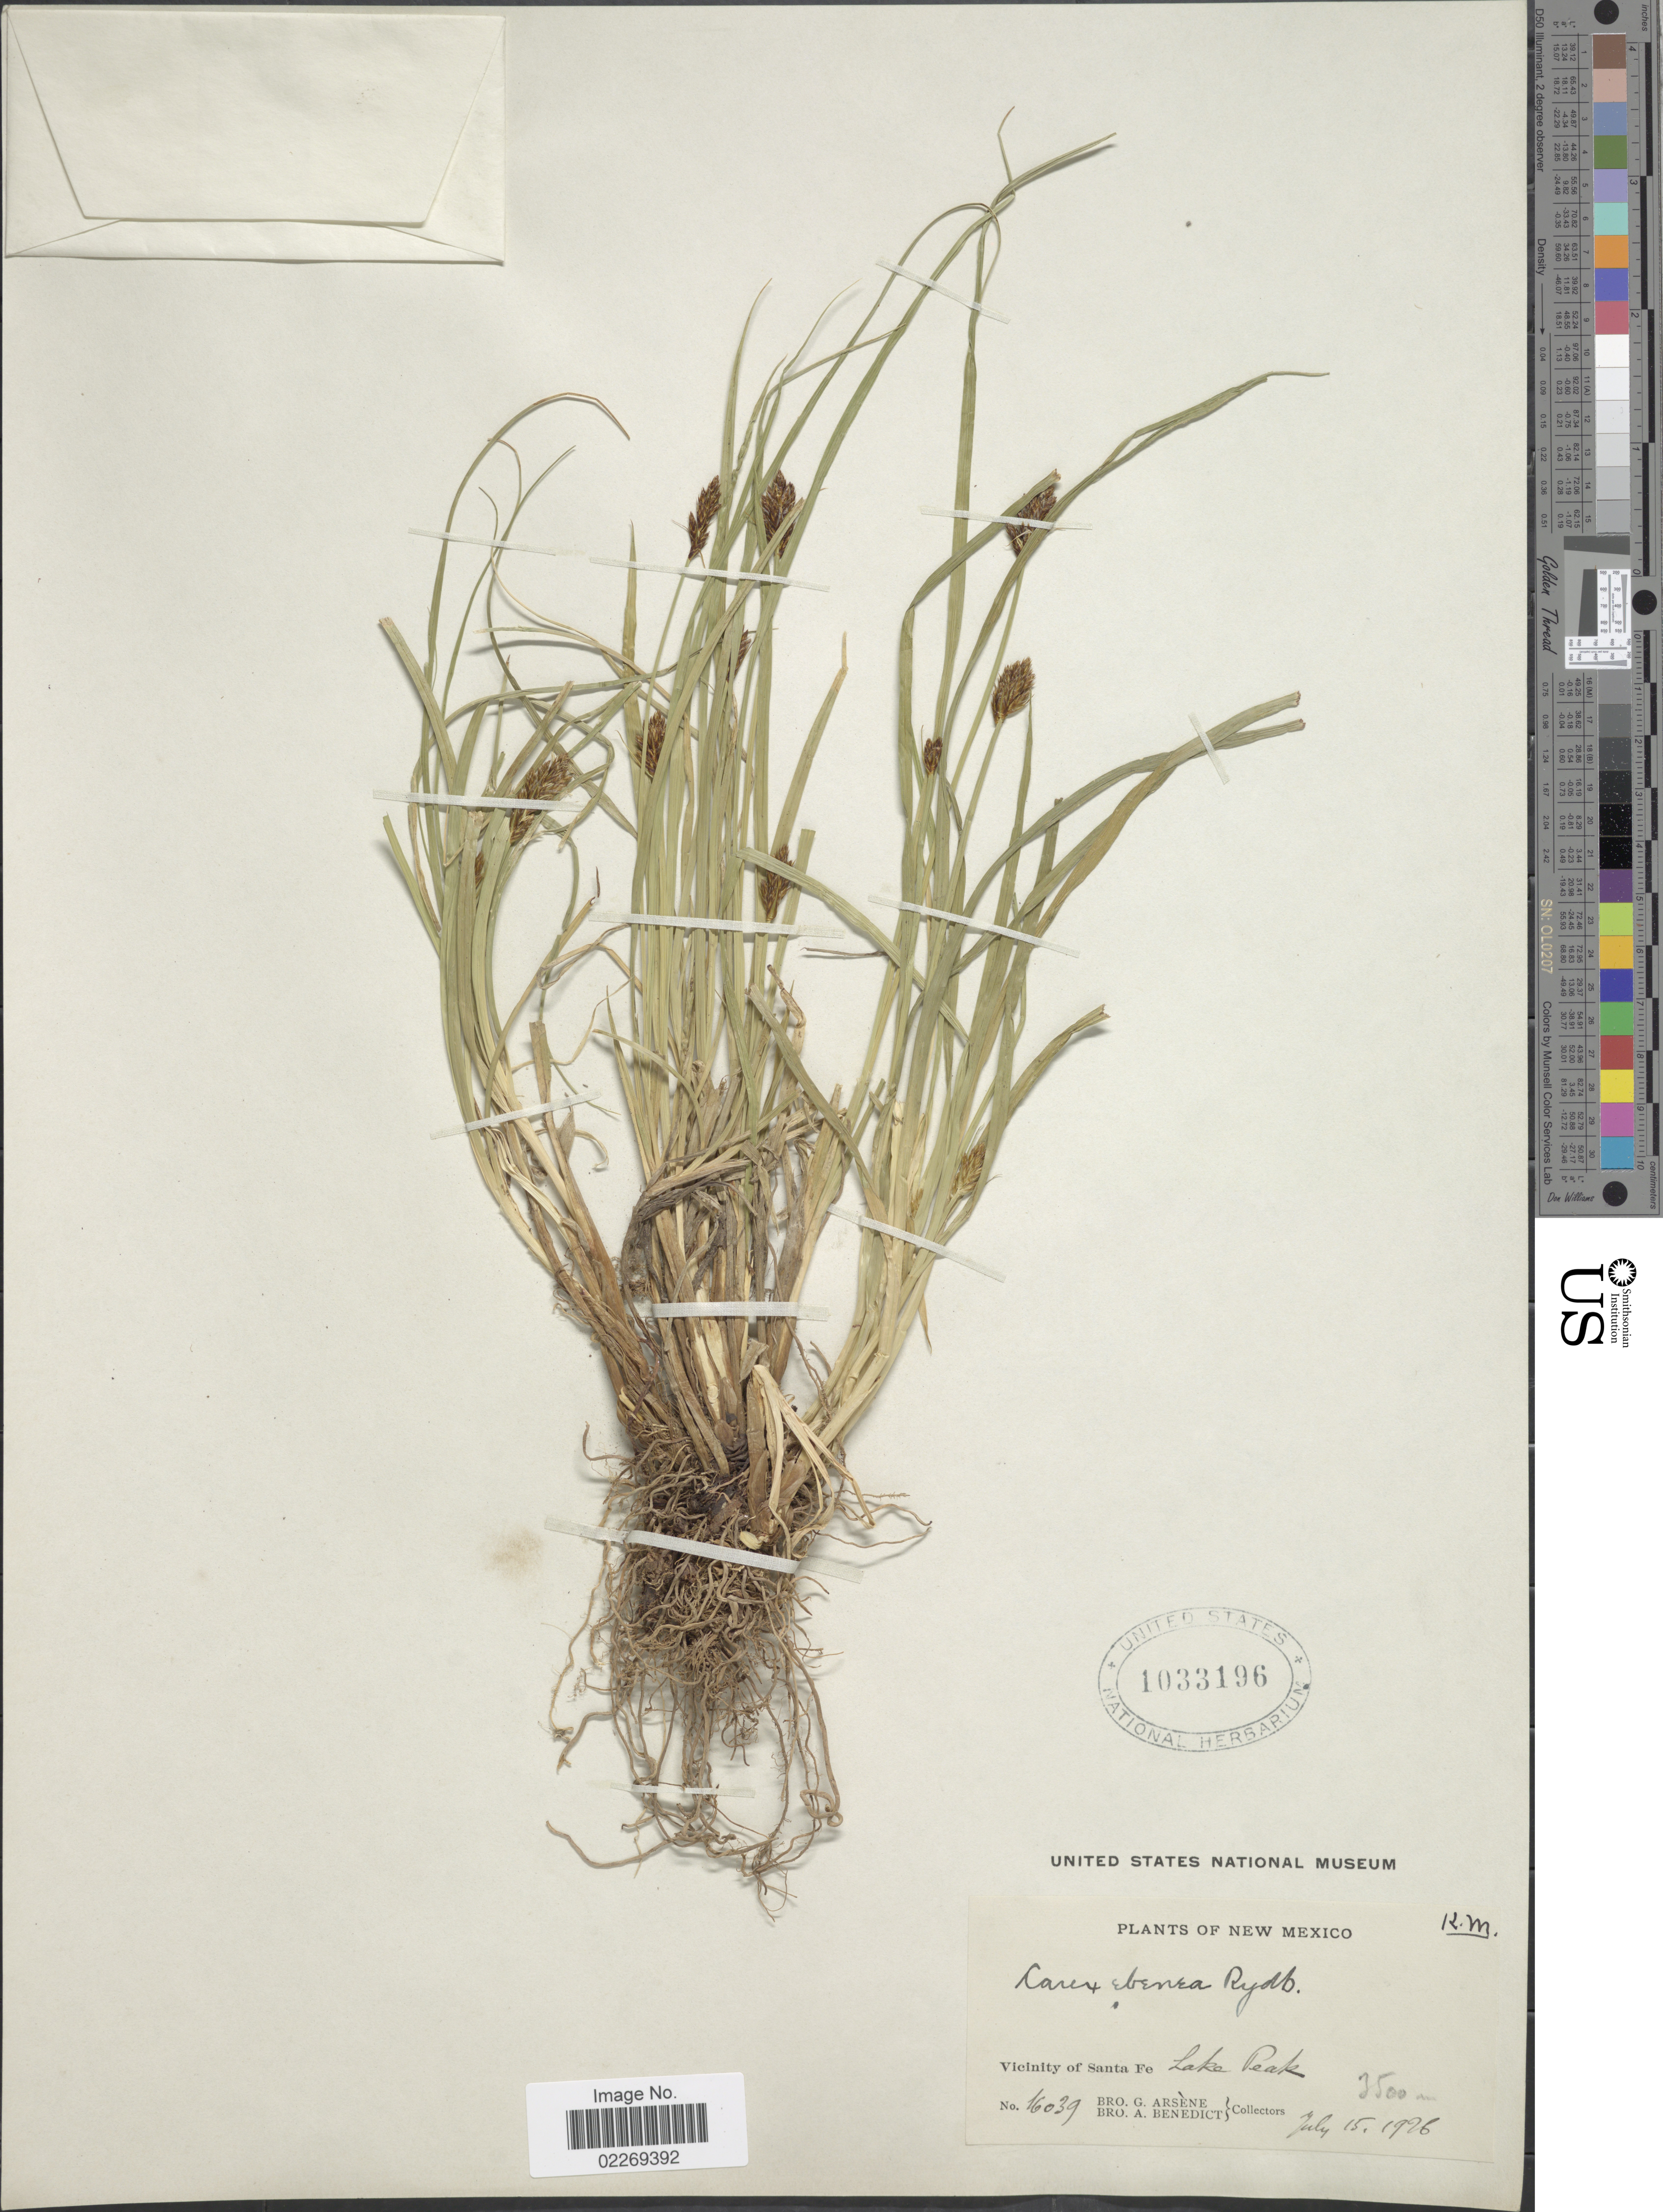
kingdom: Plantae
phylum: Tracheophyta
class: Liliopsida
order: Poales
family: Cyperaceae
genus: Carex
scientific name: Carex ebenea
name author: Rydb.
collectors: Bro. G. Arsène & Bro. A. Benedict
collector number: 16039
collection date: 1926-07-15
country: United States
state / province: New Mexico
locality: Vicinity of Santa Fe. Lake Peak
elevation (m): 3500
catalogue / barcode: US 1033196